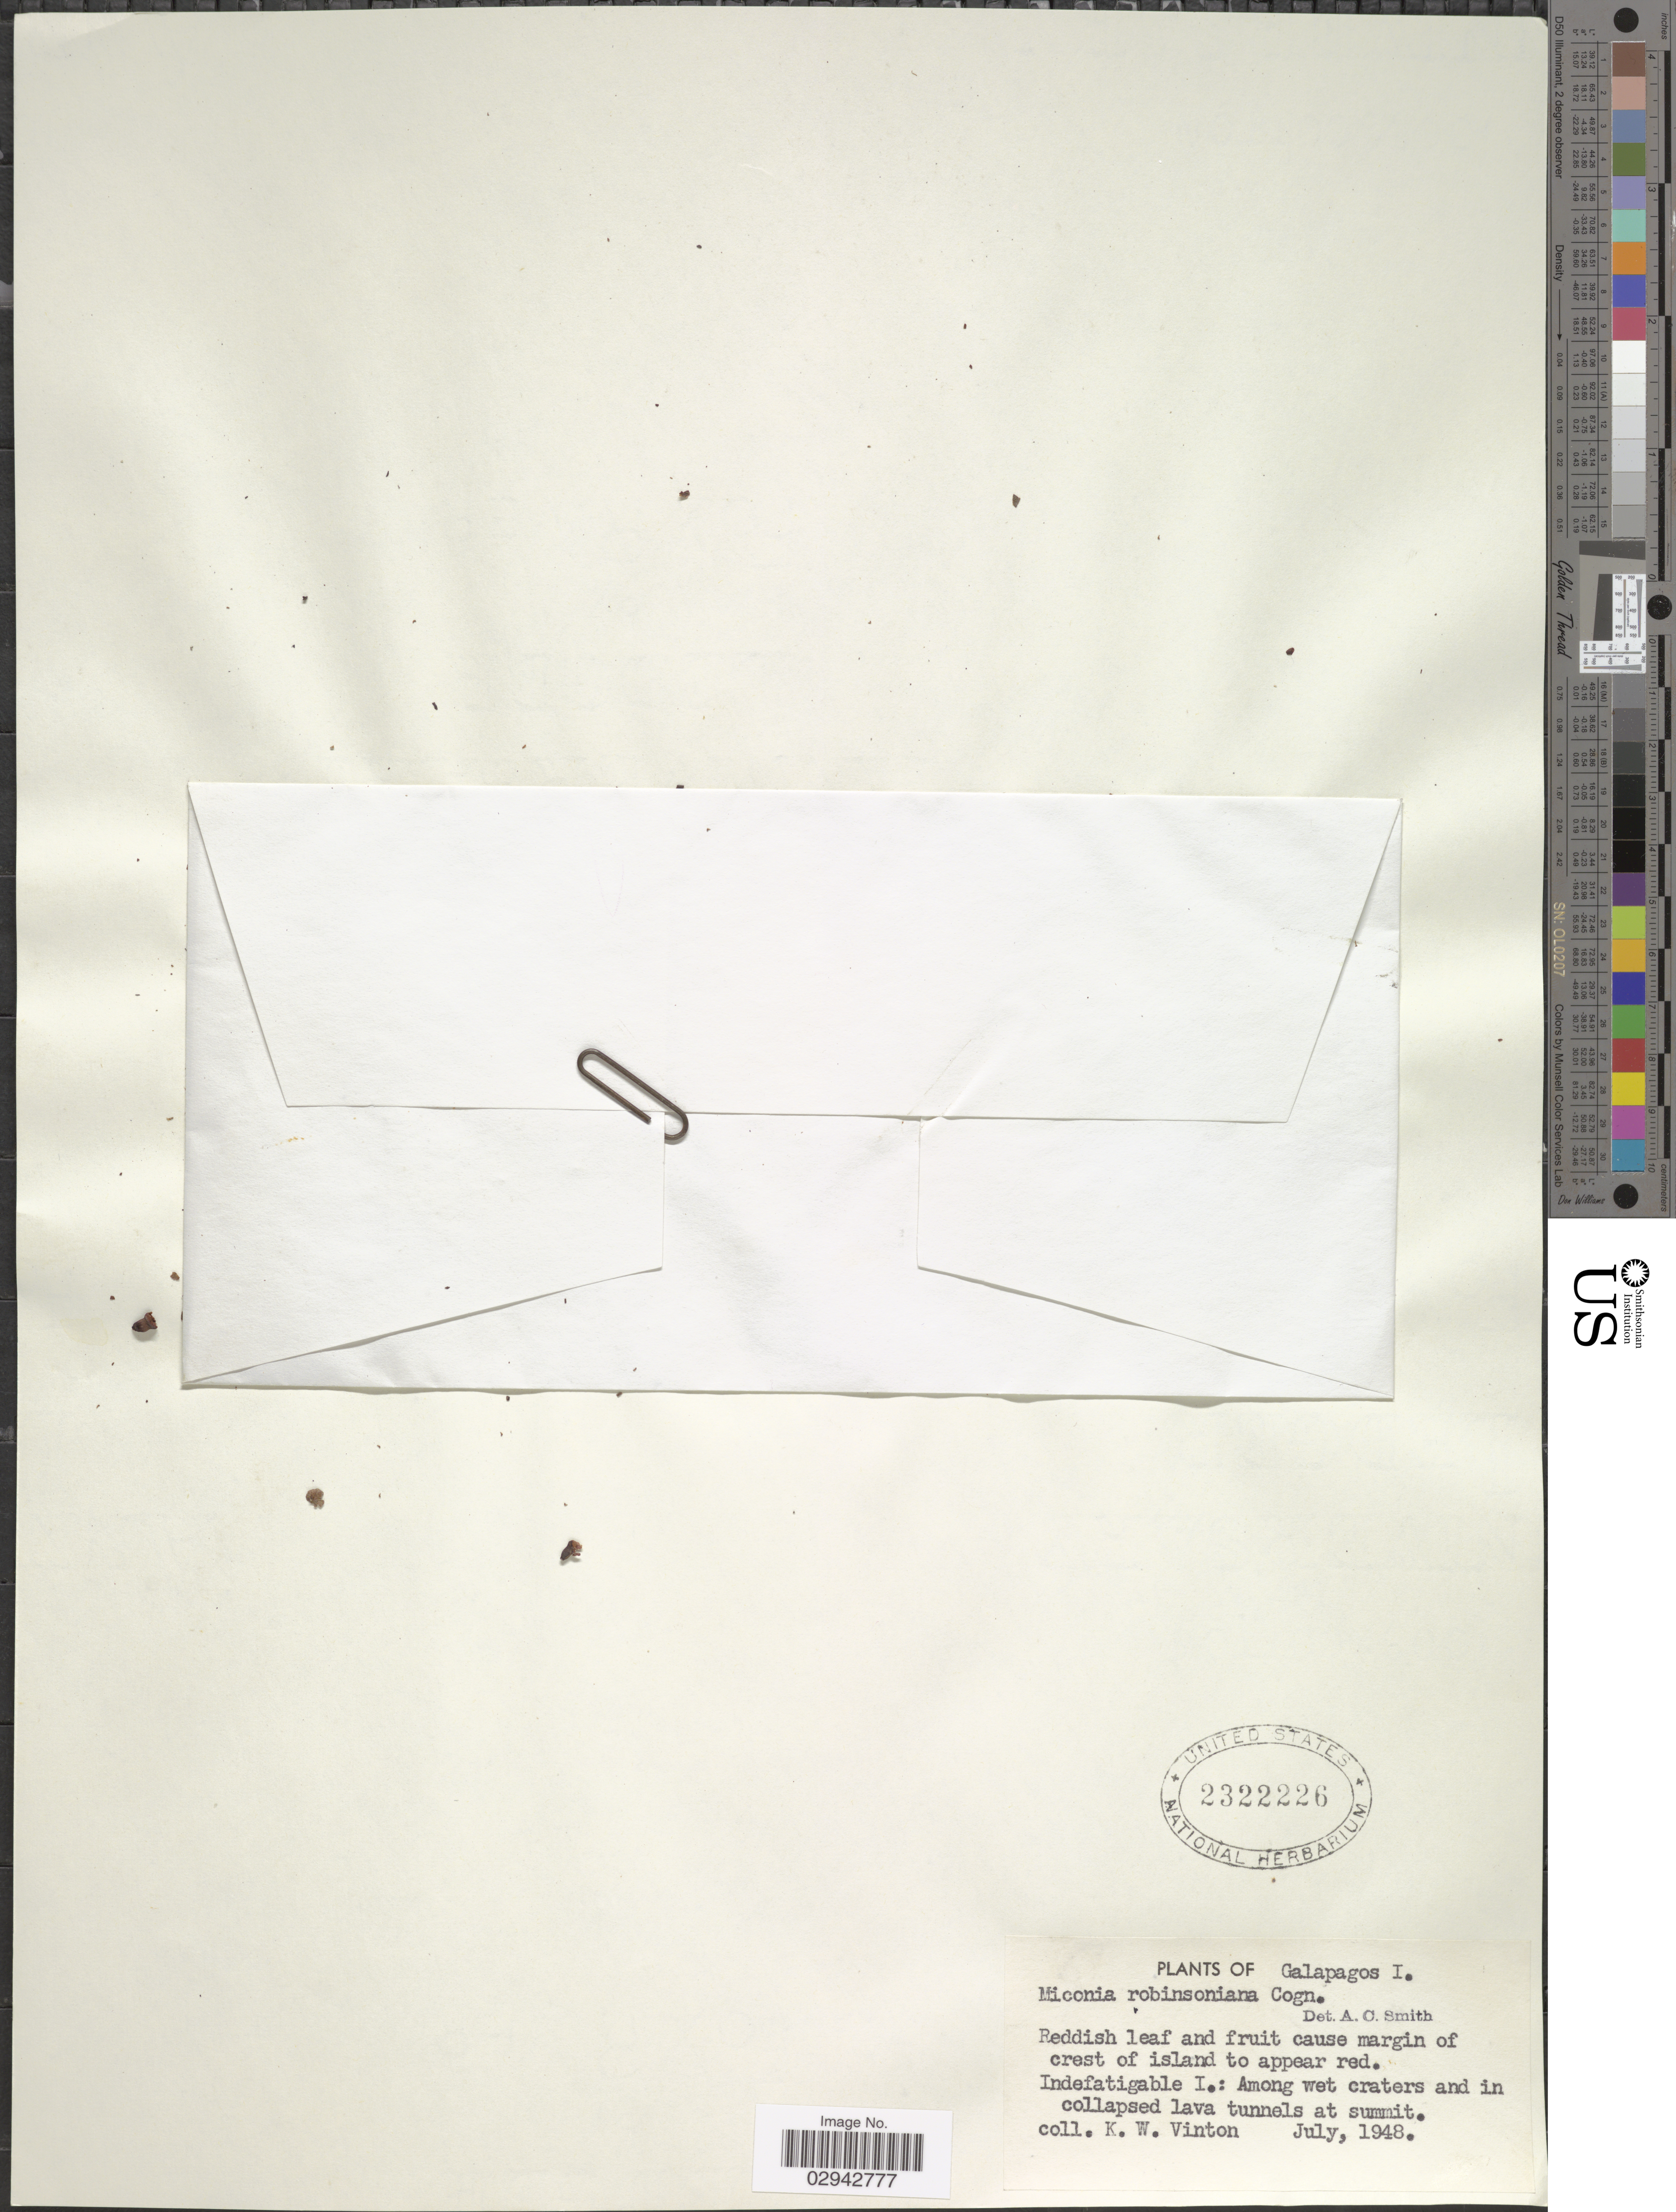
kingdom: Plantae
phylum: Tracheophyta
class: Magnoliopsida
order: Myrtales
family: Melastomataceae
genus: Miconia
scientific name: Miconia robinsoniana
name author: Cogn.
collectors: K. Vinton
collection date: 1948-07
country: Ecuador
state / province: Colón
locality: Galapagos I. Indefatigable I.: Among wet craters and in collapsed lava tunnels at summit.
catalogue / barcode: US 2322226